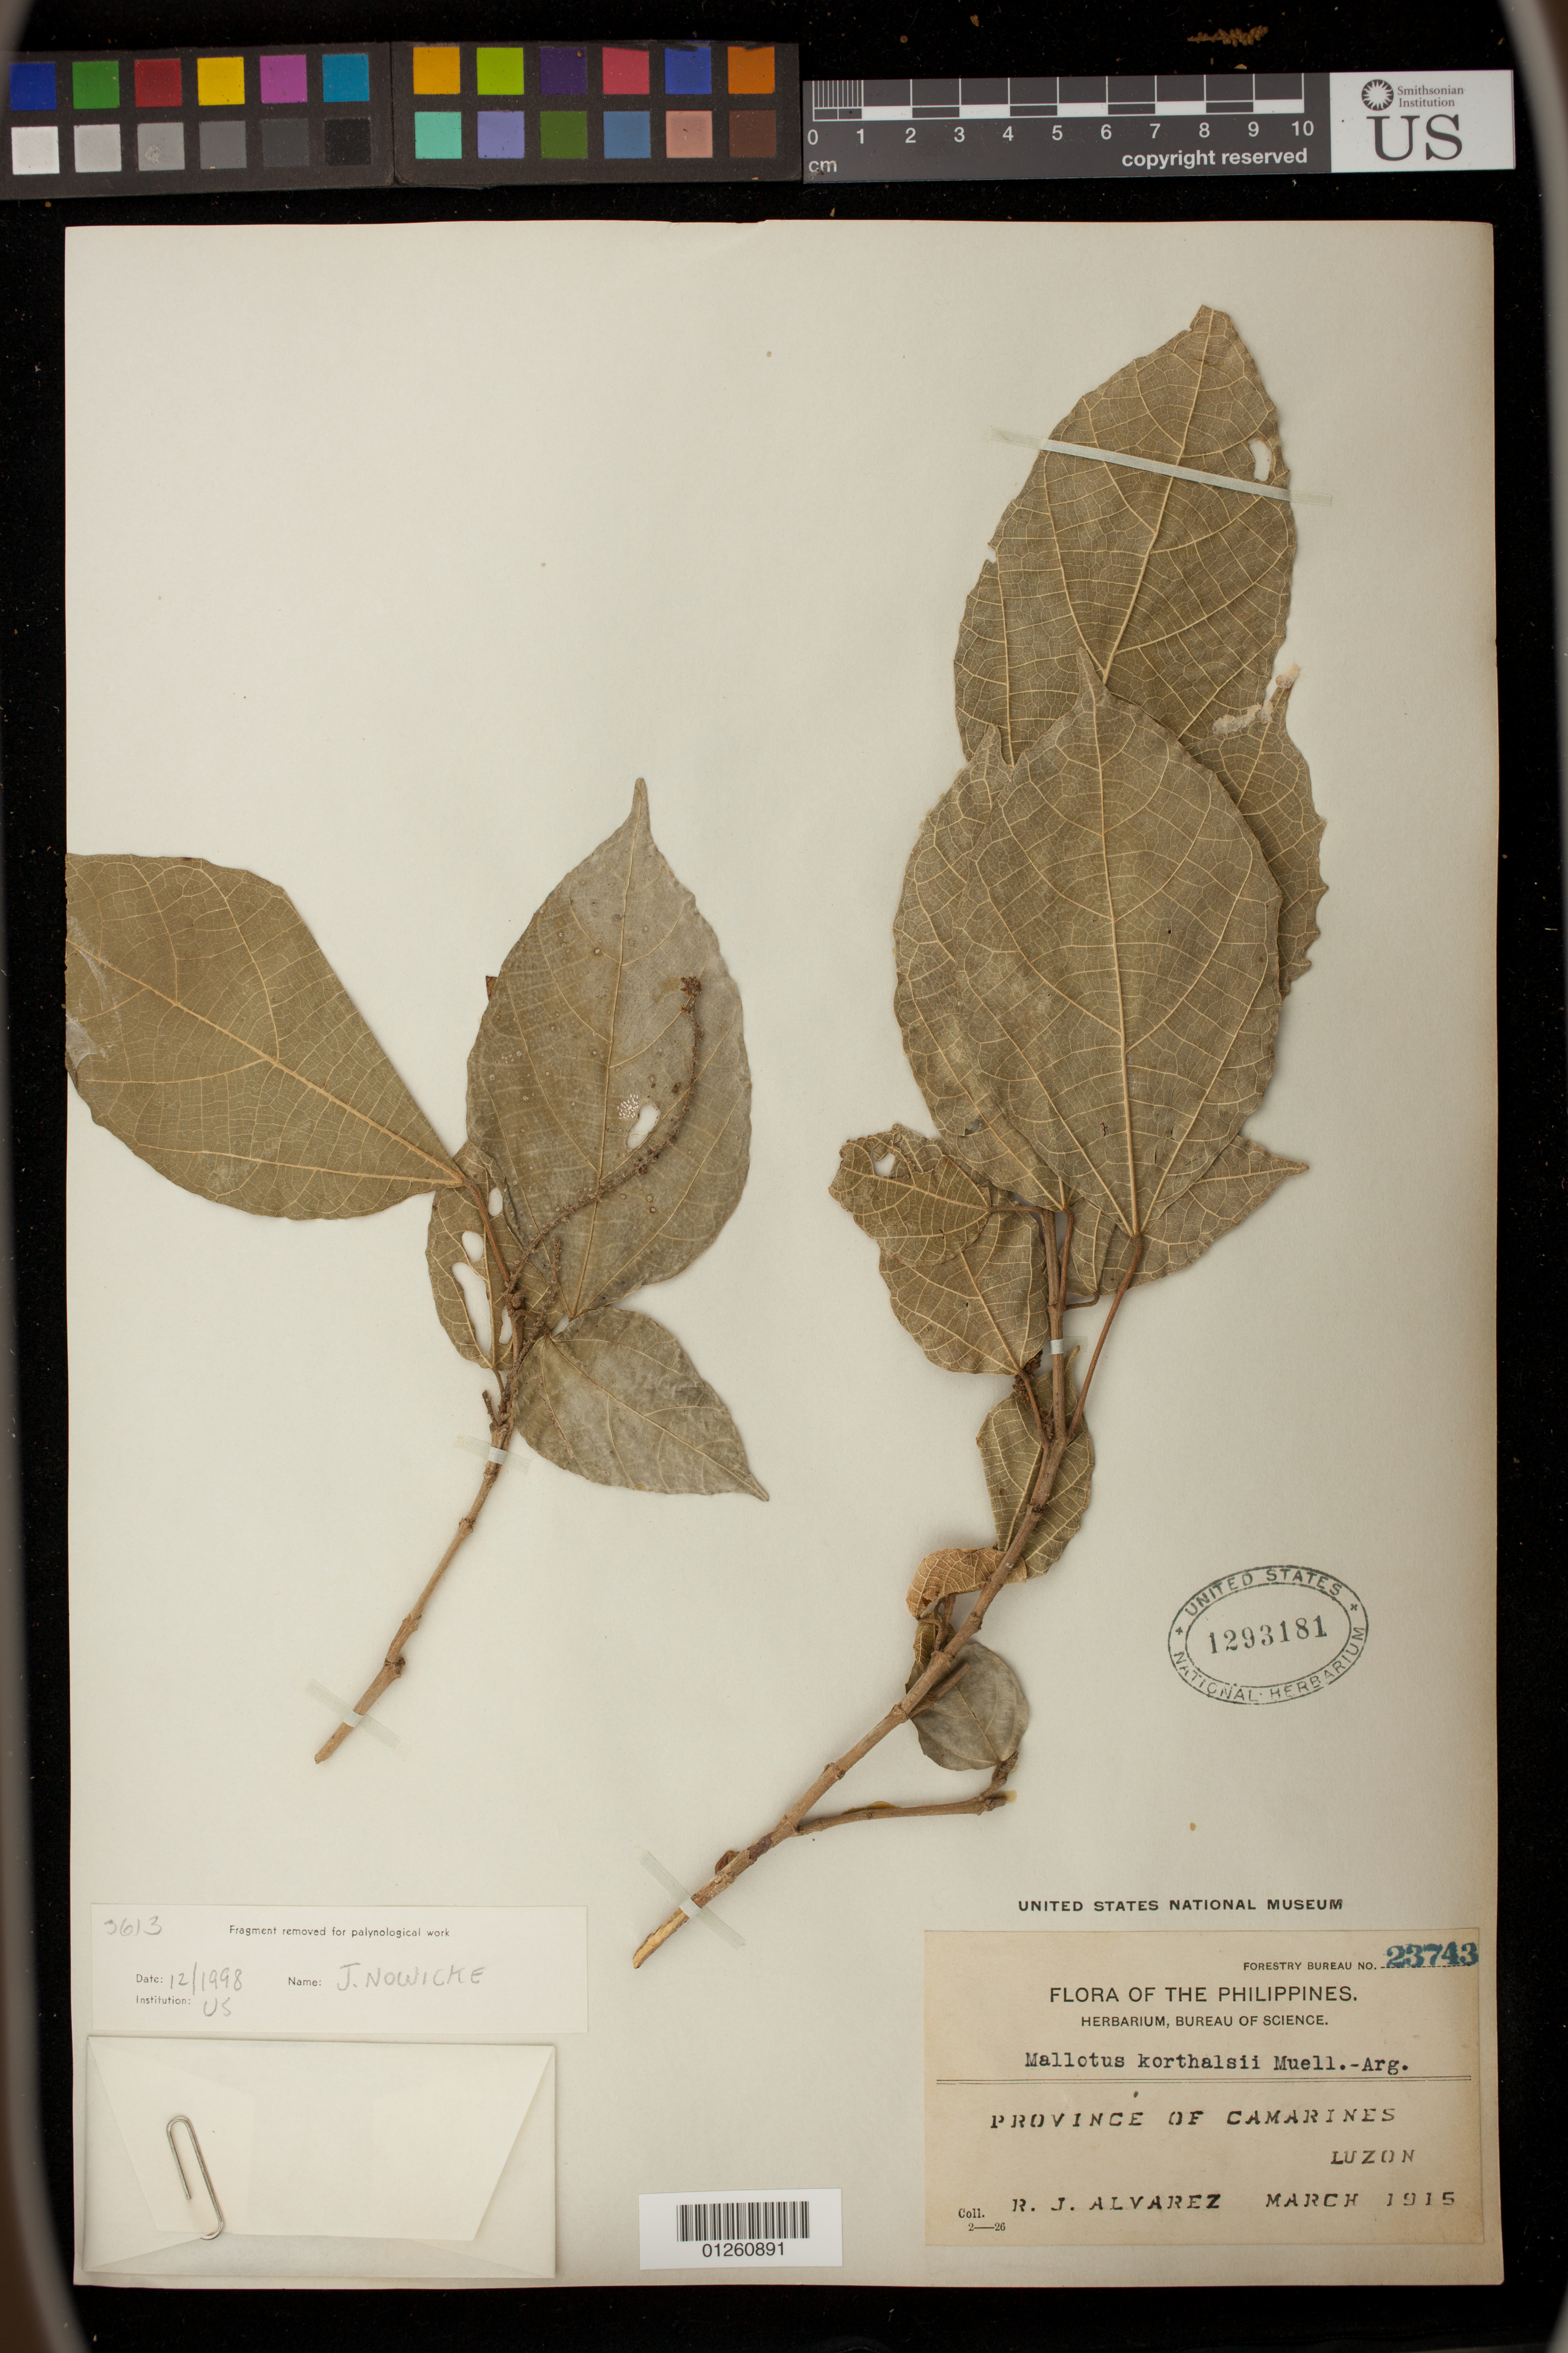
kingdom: Plantae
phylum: Tracheophyta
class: Magnoliopsida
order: Malpighiales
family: Euphorbiaceae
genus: Mallotus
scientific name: Mallotus korthalsii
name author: Müll. Arg.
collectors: R. Alvarez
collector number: For. Bur. 23743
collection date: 1915-03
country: Philippines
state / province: Bicol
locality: Luzon, Province of Camarines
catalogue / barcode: US 1293181